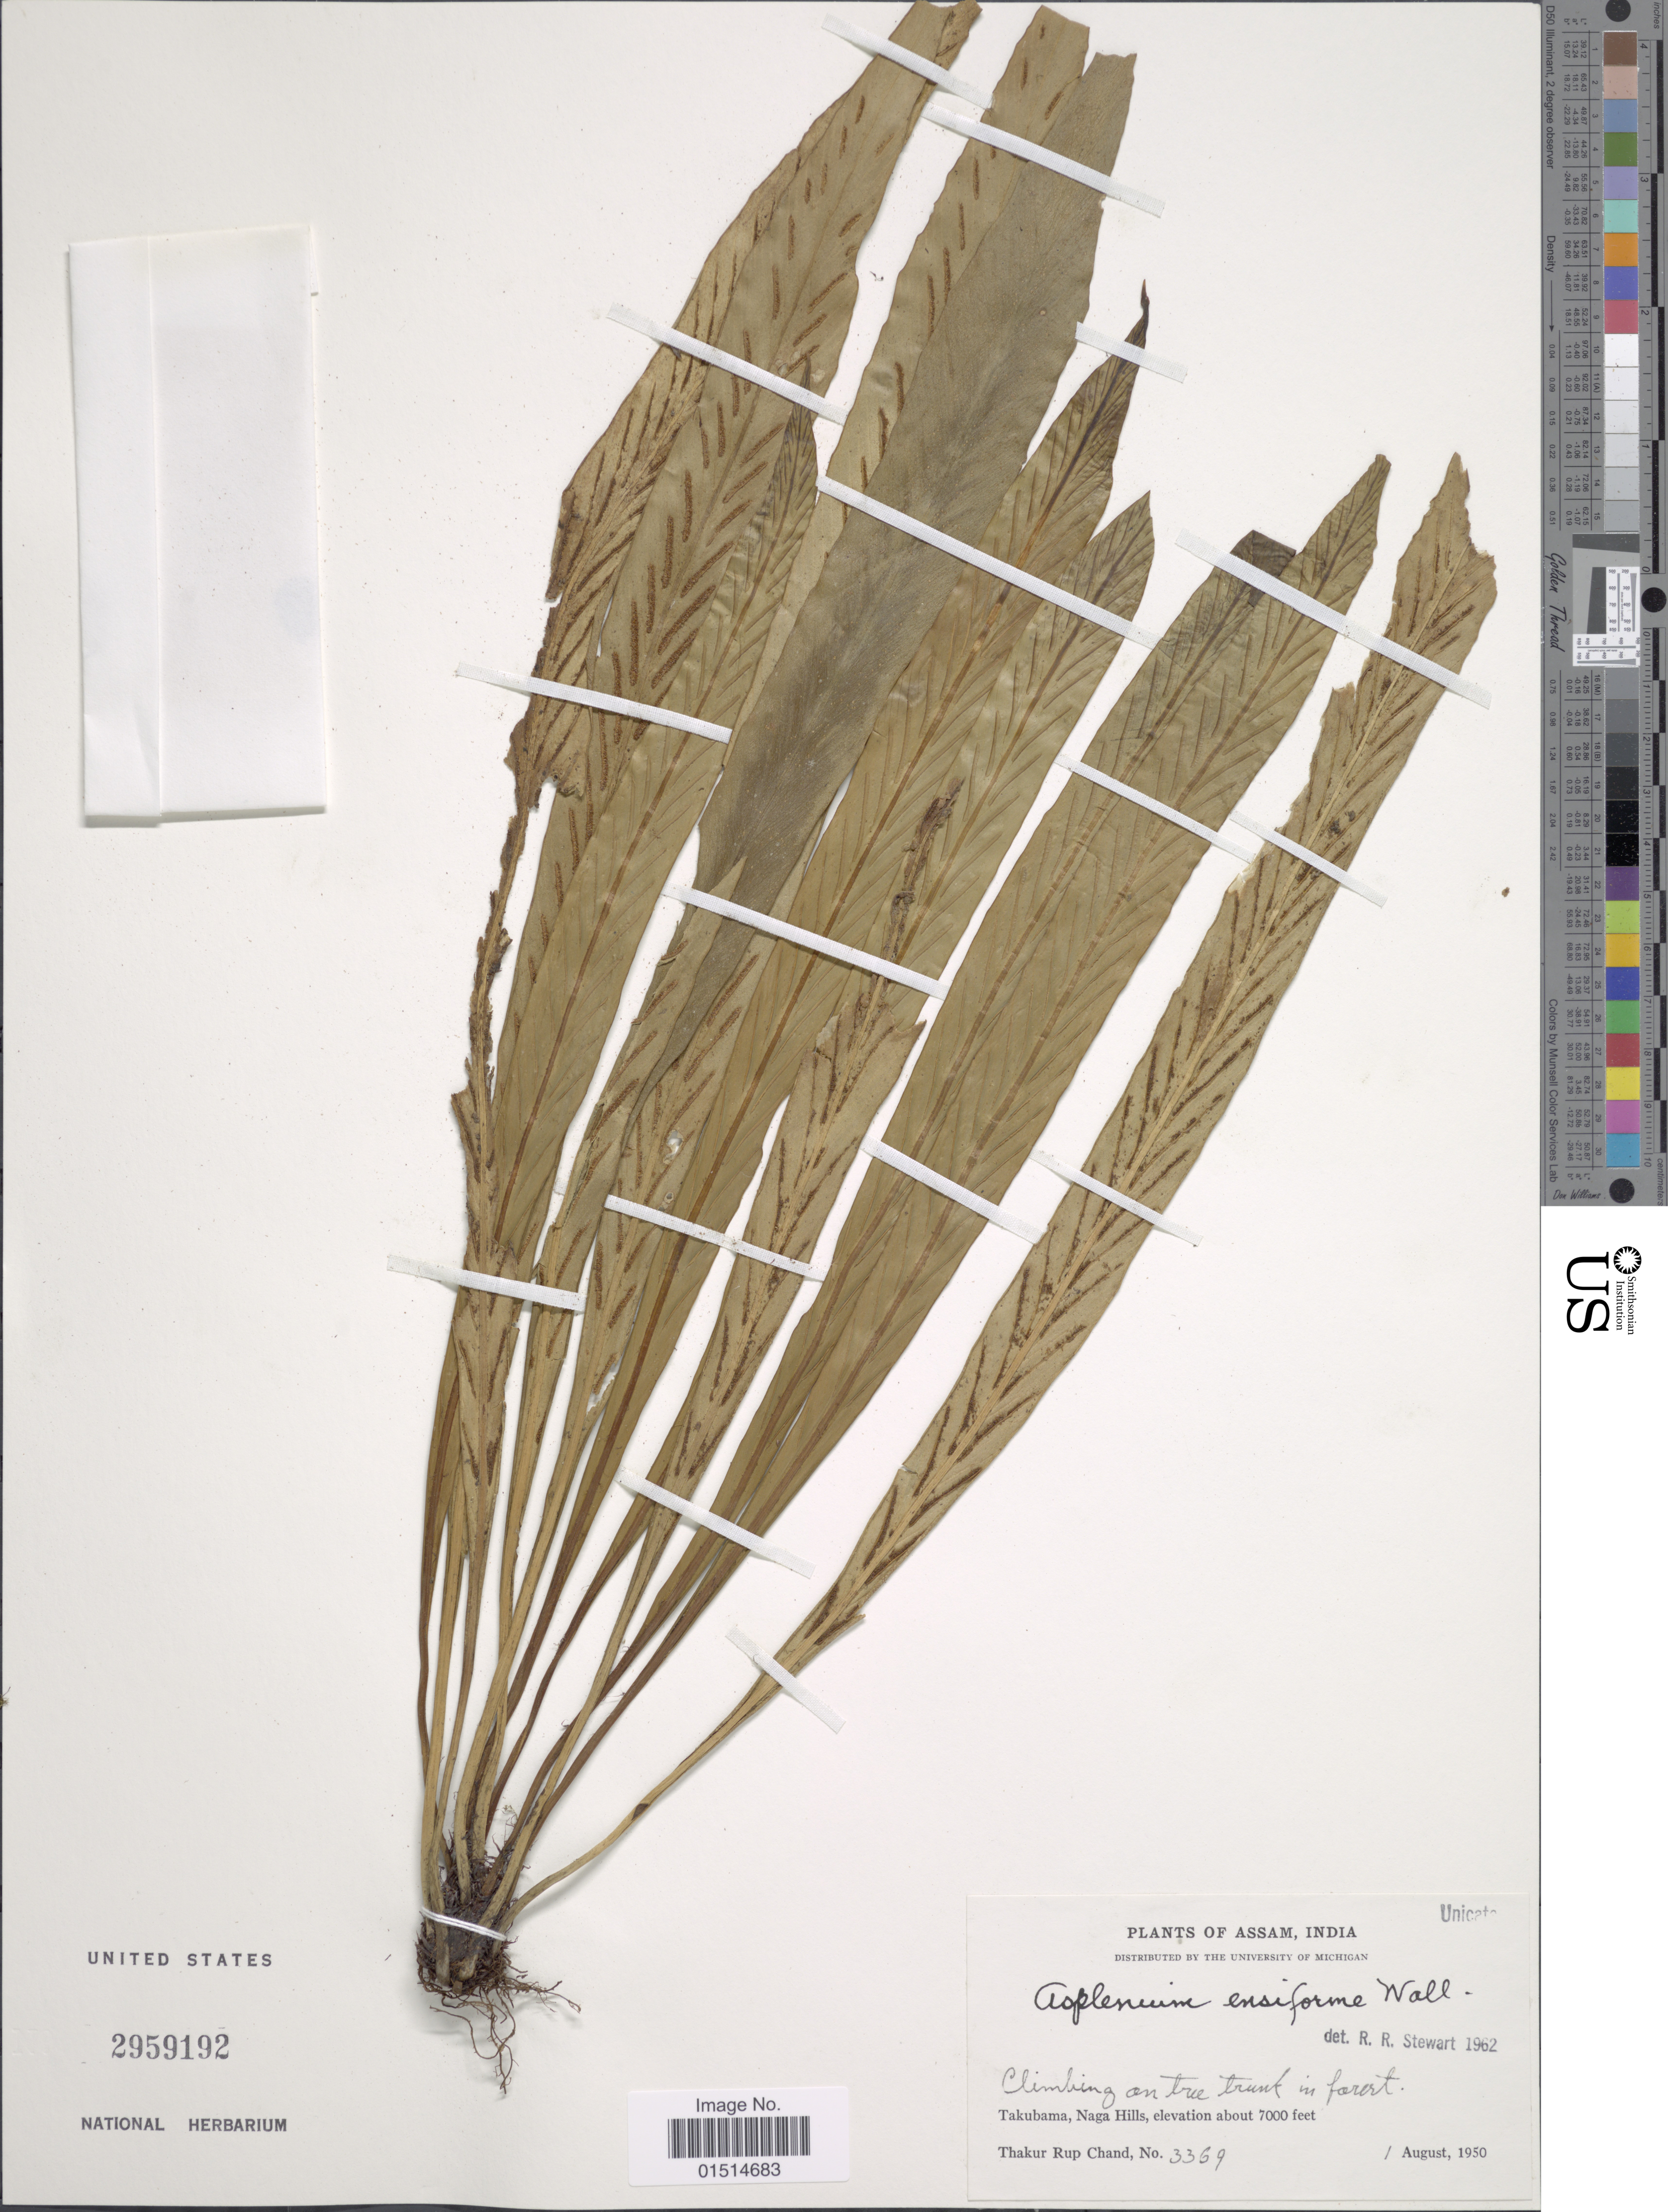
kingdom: Plantae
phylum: Tracheophyta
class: Polypodiopsida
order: Polypodiales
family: Aspleniaceae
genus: Asplenium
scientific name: Asplenium ensiforme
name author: Wall. ex Hook. & Grev.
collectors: T. R. Chand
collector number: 3369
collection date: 1950-08-01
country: India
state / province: Assam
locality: Assam, Takubama, Naga Hills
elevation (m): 2134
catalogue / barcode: US 2959192